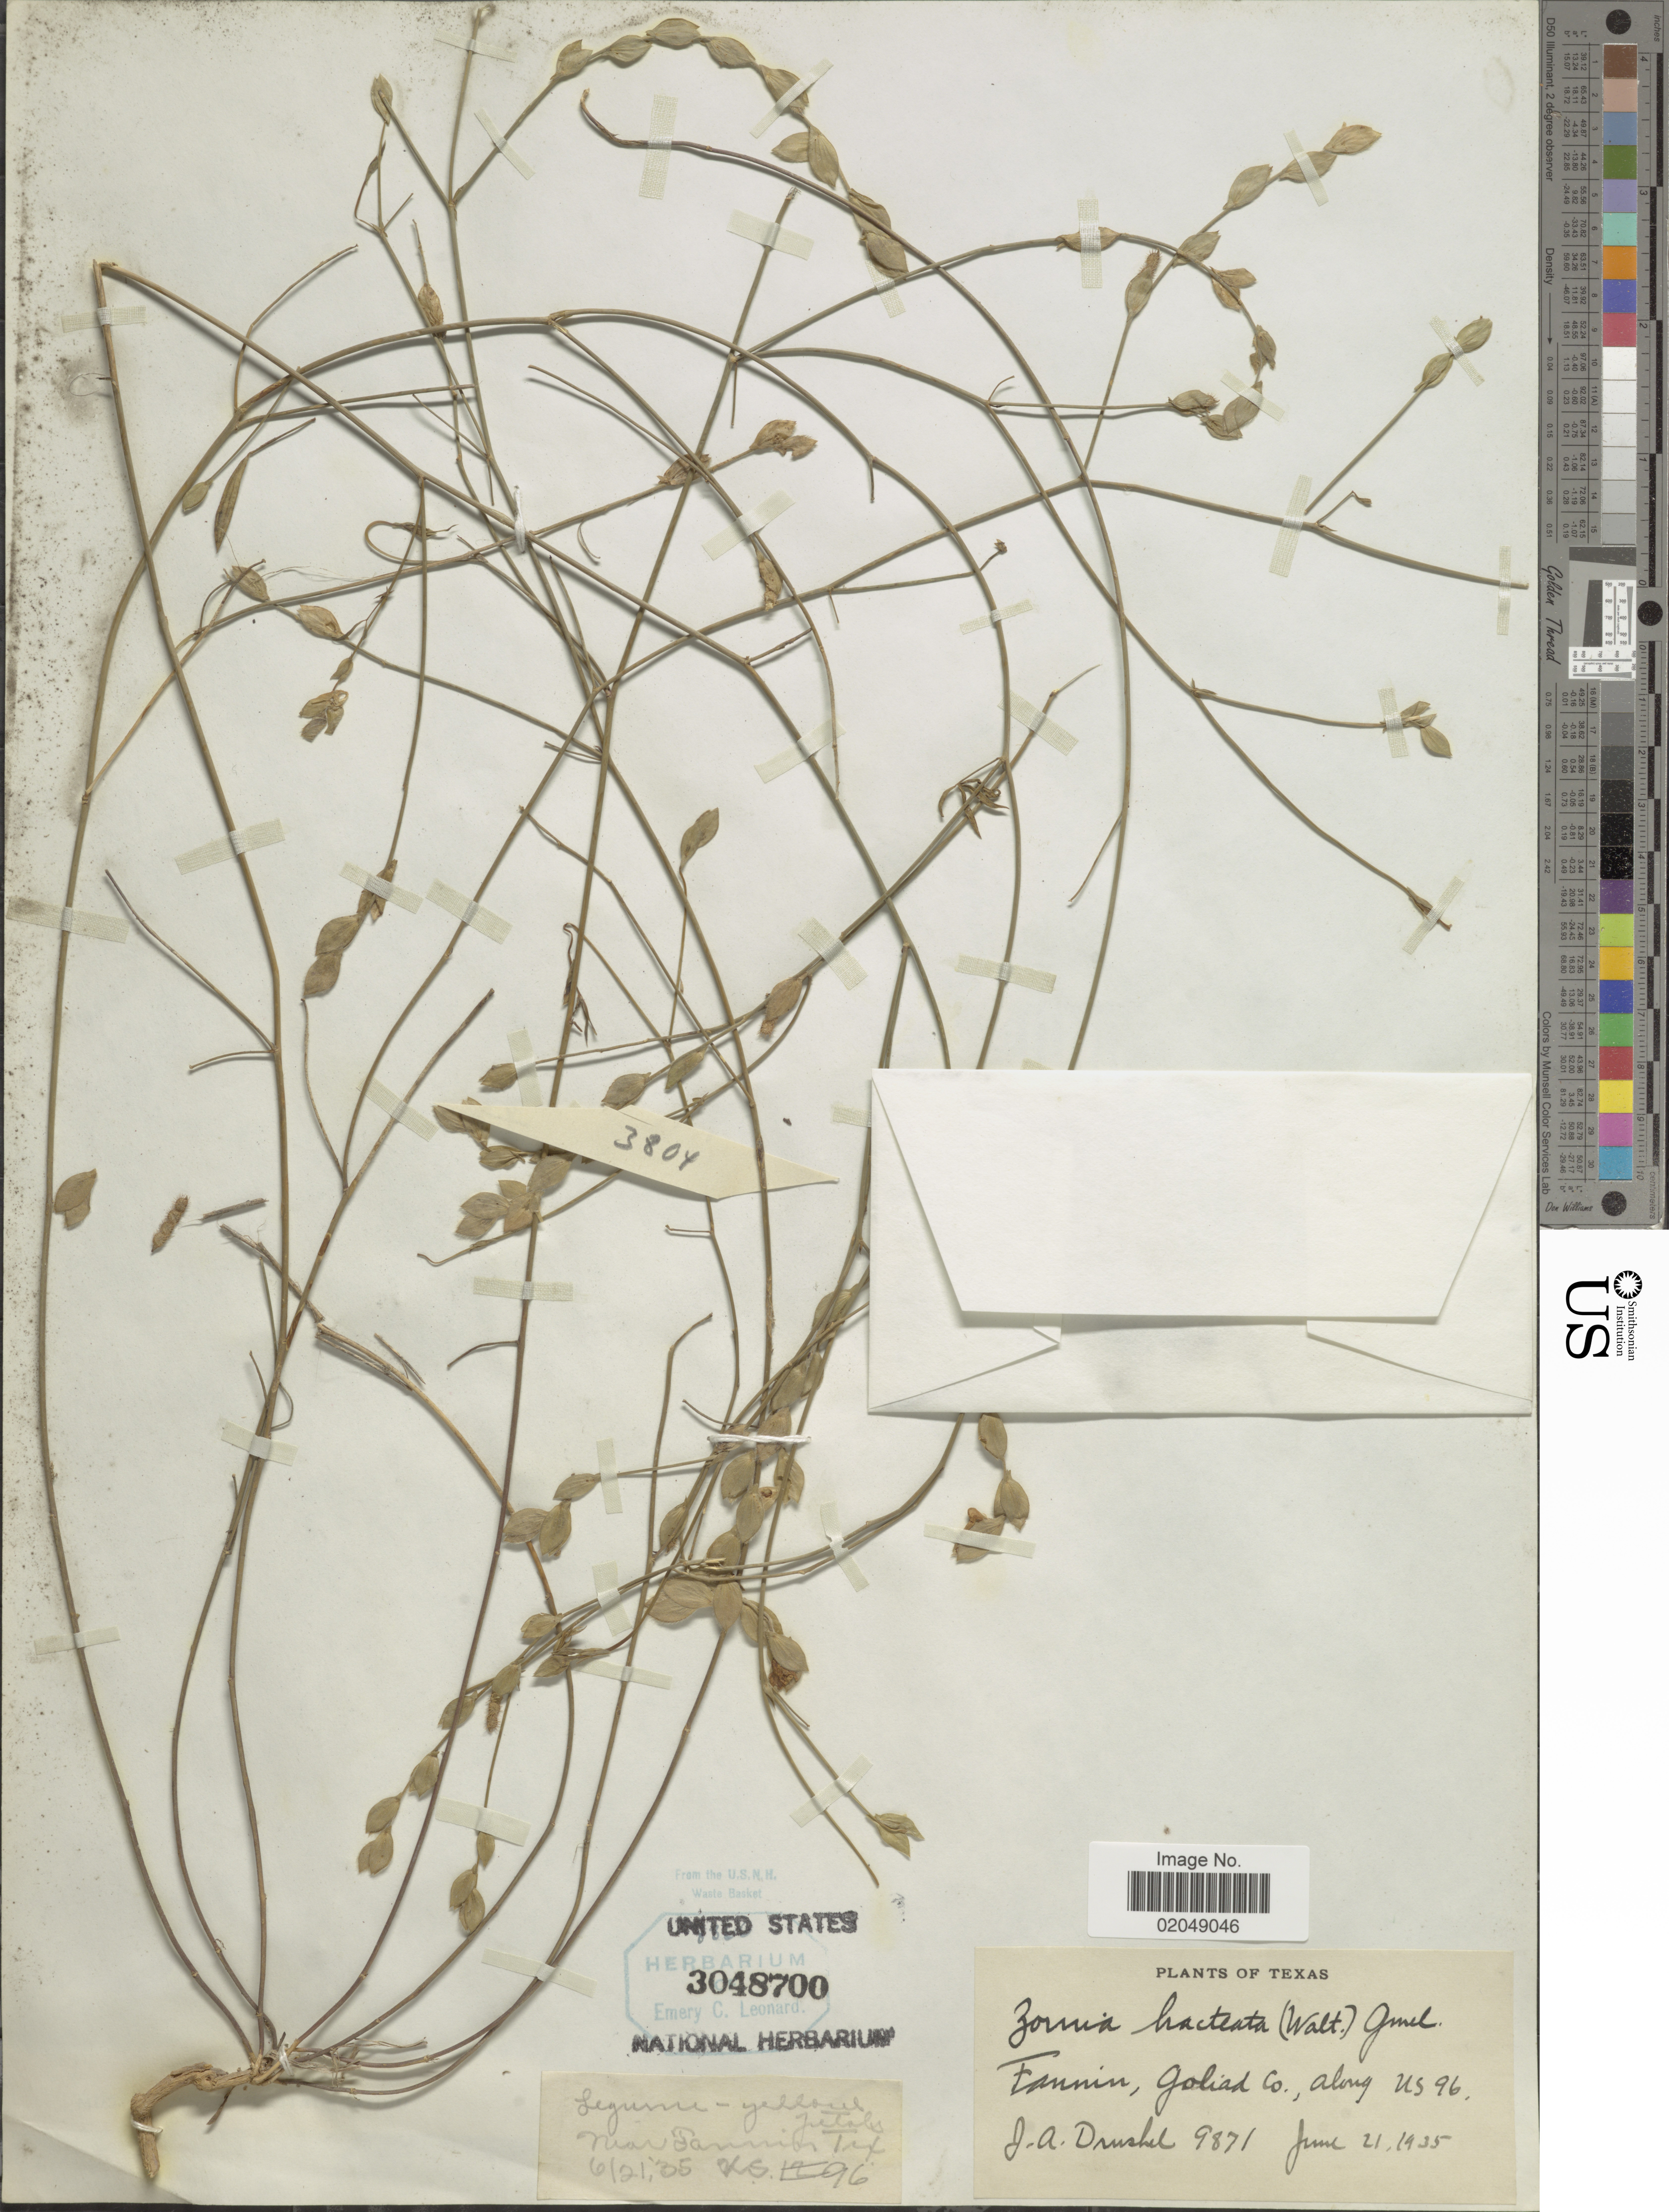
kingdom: Plantae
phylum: Tracheophyta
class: Magnoliopsida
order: Fabales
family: Fabaceae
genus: Zornia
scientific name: Zornia bracteata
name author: J.F. Gmel.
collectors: J. A. Drushel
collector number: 9871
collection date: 1935-06-21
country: United States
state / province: Texas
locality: Fannin, Goliad Co., along US 96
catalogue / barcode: US 3048700